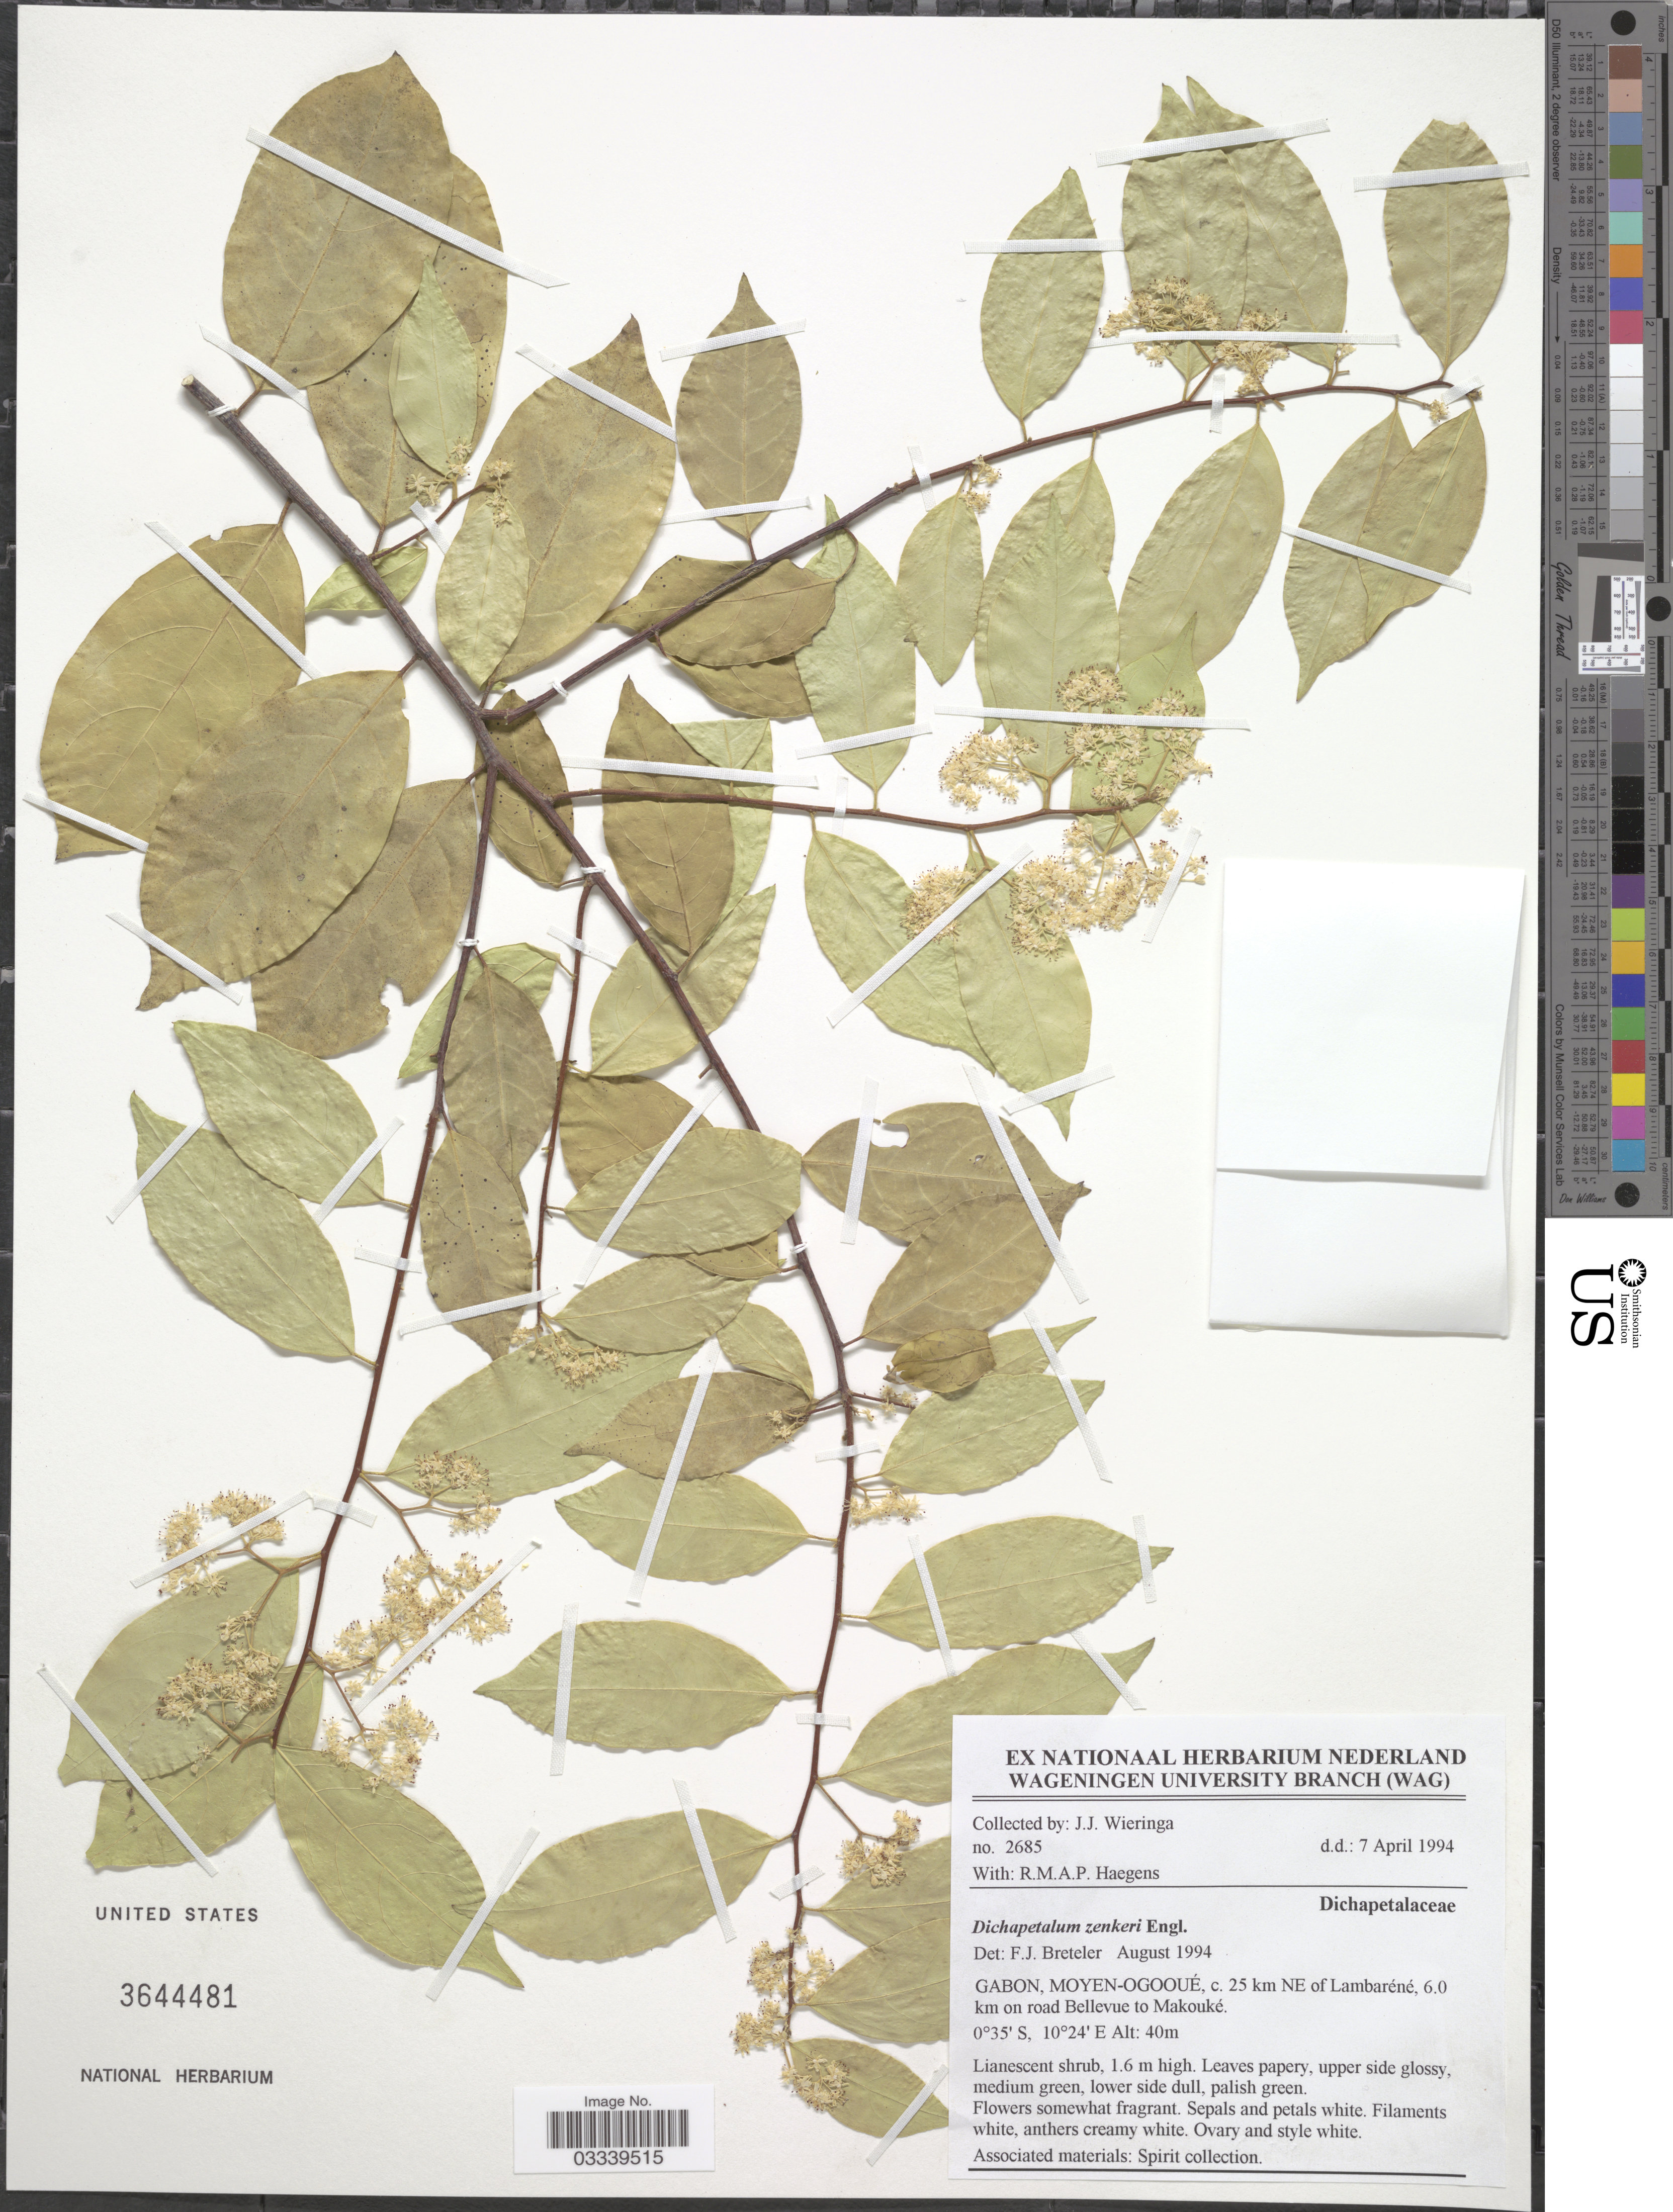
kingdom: Plantae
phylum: Tracheophyta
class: Magnoliopsida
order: Malpighiales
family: Dichapetalaceae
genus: Dichapetalum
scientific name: Dichapetalum zenkeri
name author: Engl.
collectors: J. Wieringa & R. Haegens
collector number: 2685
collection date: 1994-04-07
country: Gabon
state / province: Moyen-Ogooue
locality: C. 25 km NE of Lambaréné, 6.0 km on road Bellevue to Makouké.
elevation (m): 40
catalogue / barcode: US 3644481